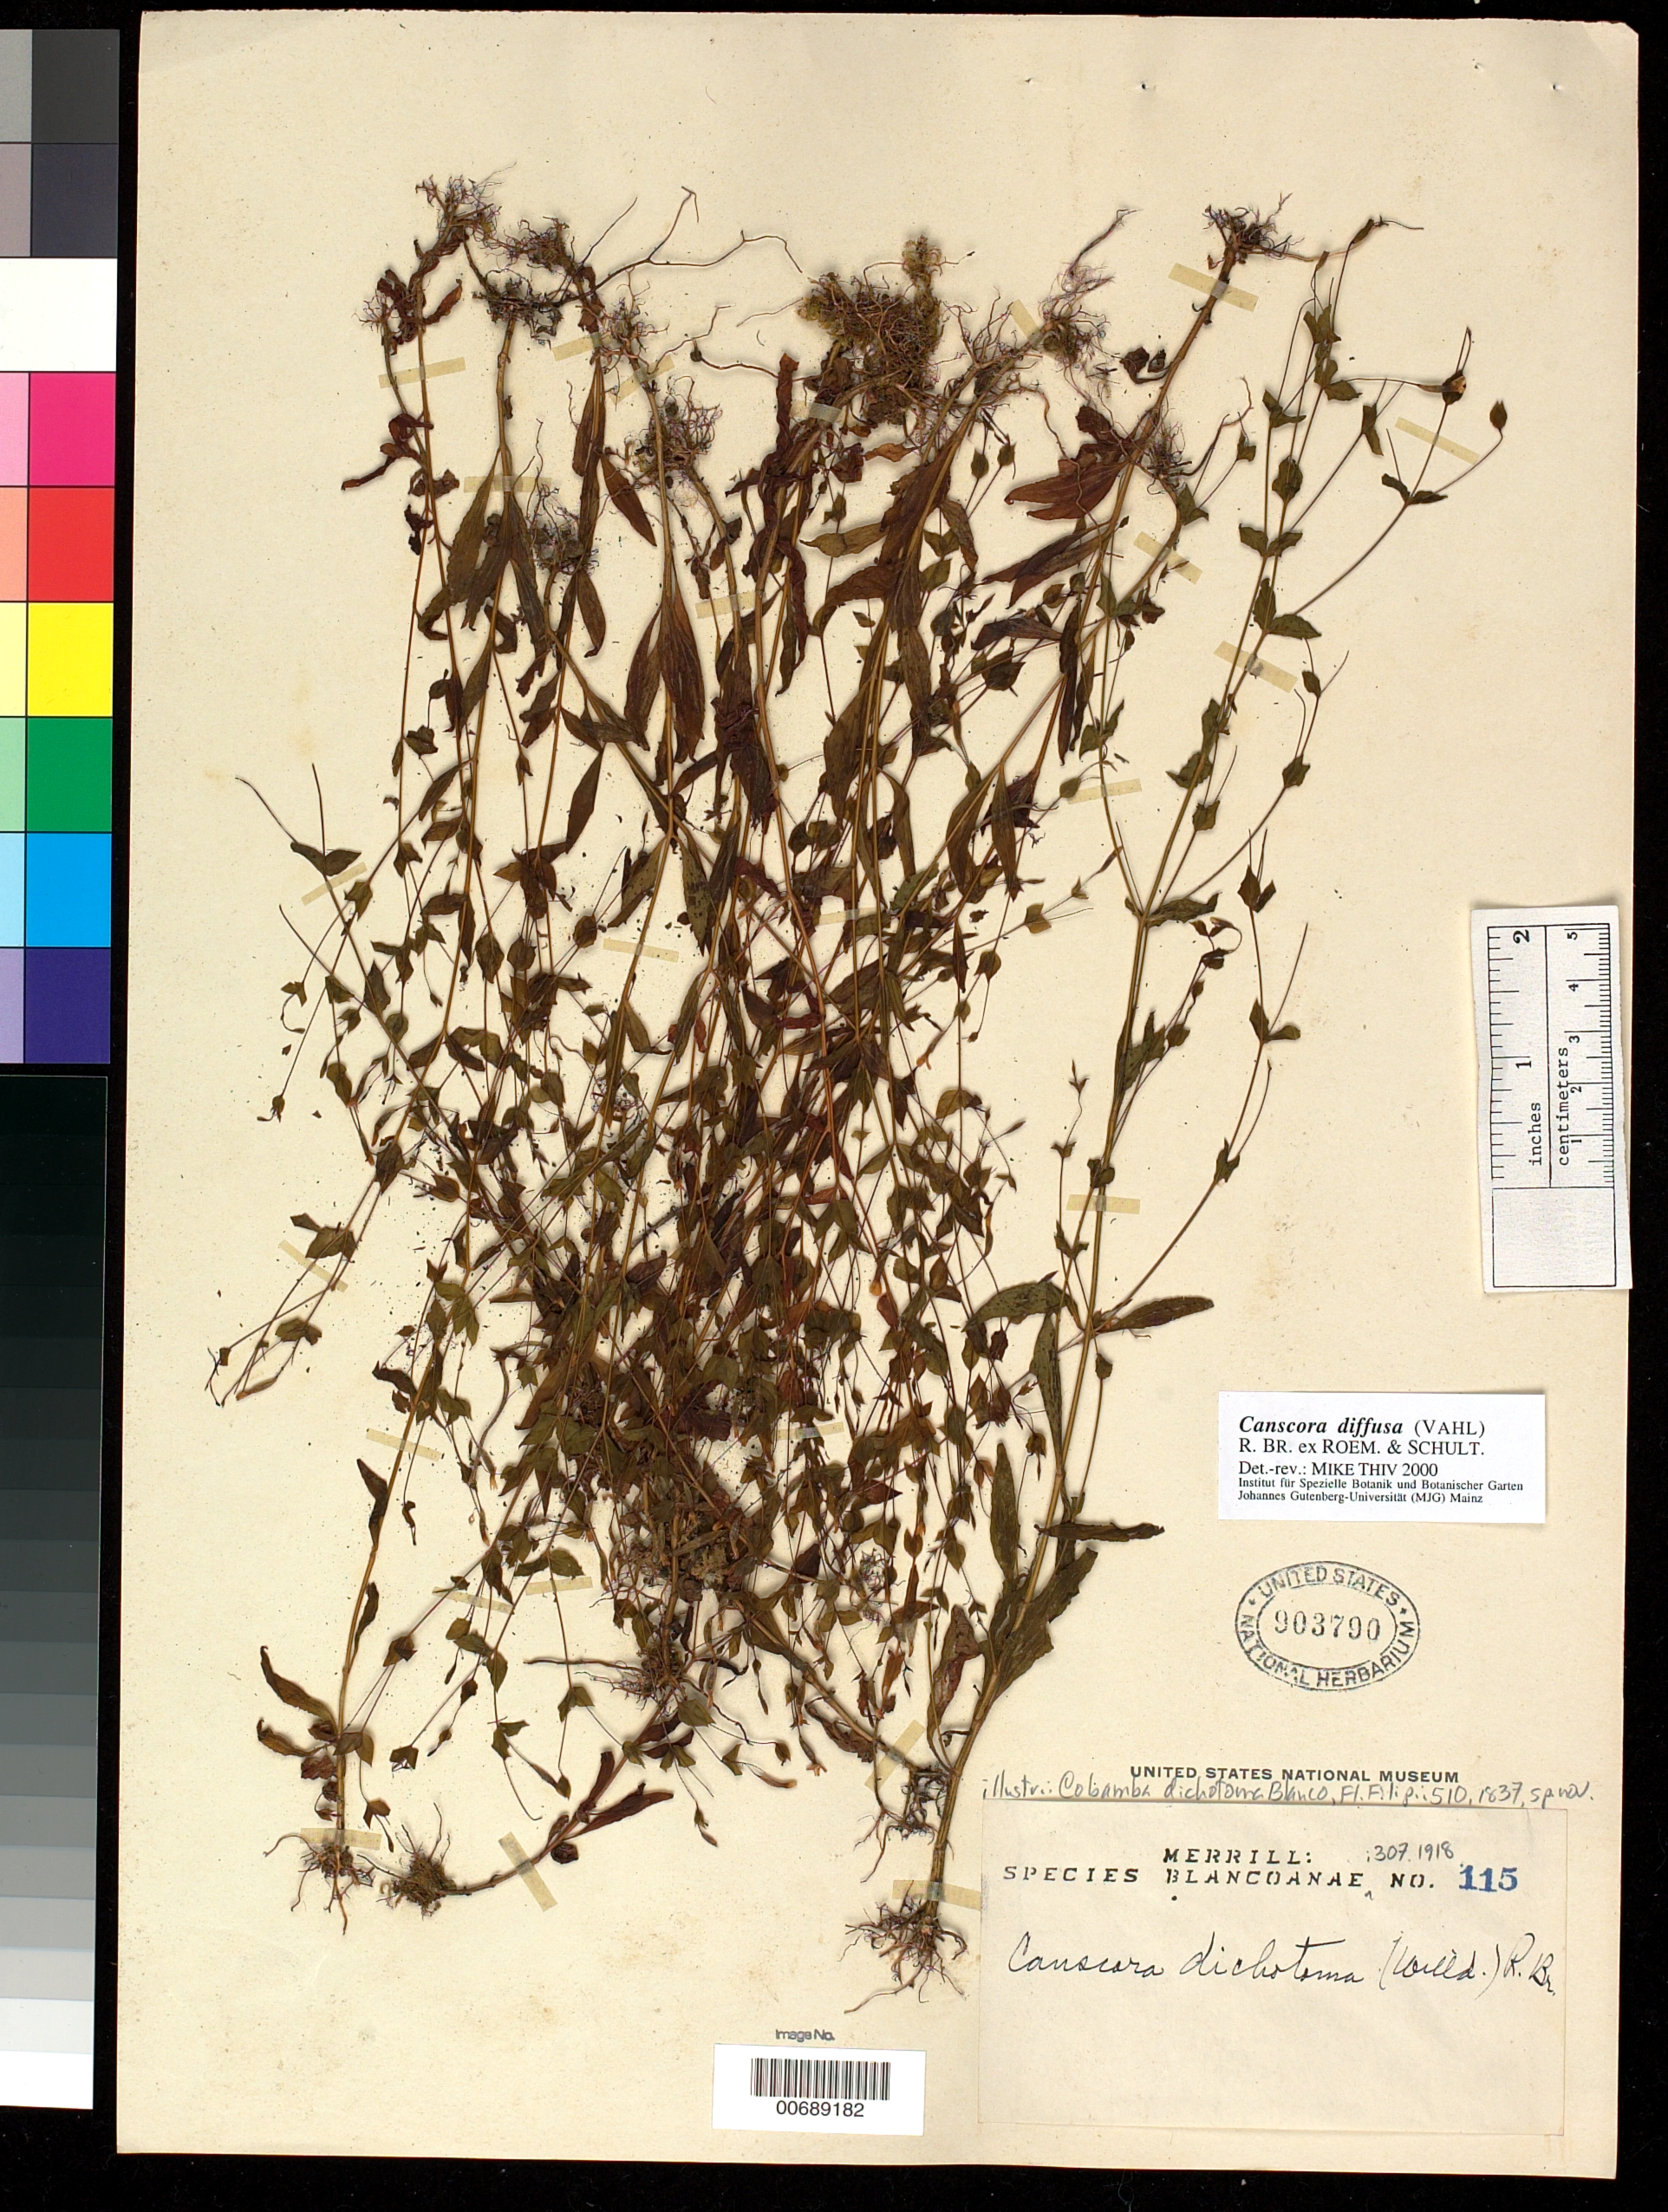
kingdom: Plantae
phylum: Tracheophyta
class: Magnoliopsida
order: Gentianales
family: Gentianaceae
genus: Canscora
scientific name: Canscora diffusa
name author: (Vahl) R. Br. ex Roem. & Schult.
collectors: E. D. Merrill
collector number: Sp. Blancoan. 0115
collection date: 1914-07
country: Philippines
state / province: Central Luzon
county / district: Bataan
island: Luzon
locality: Lamao Mt.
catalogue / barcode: US 903790